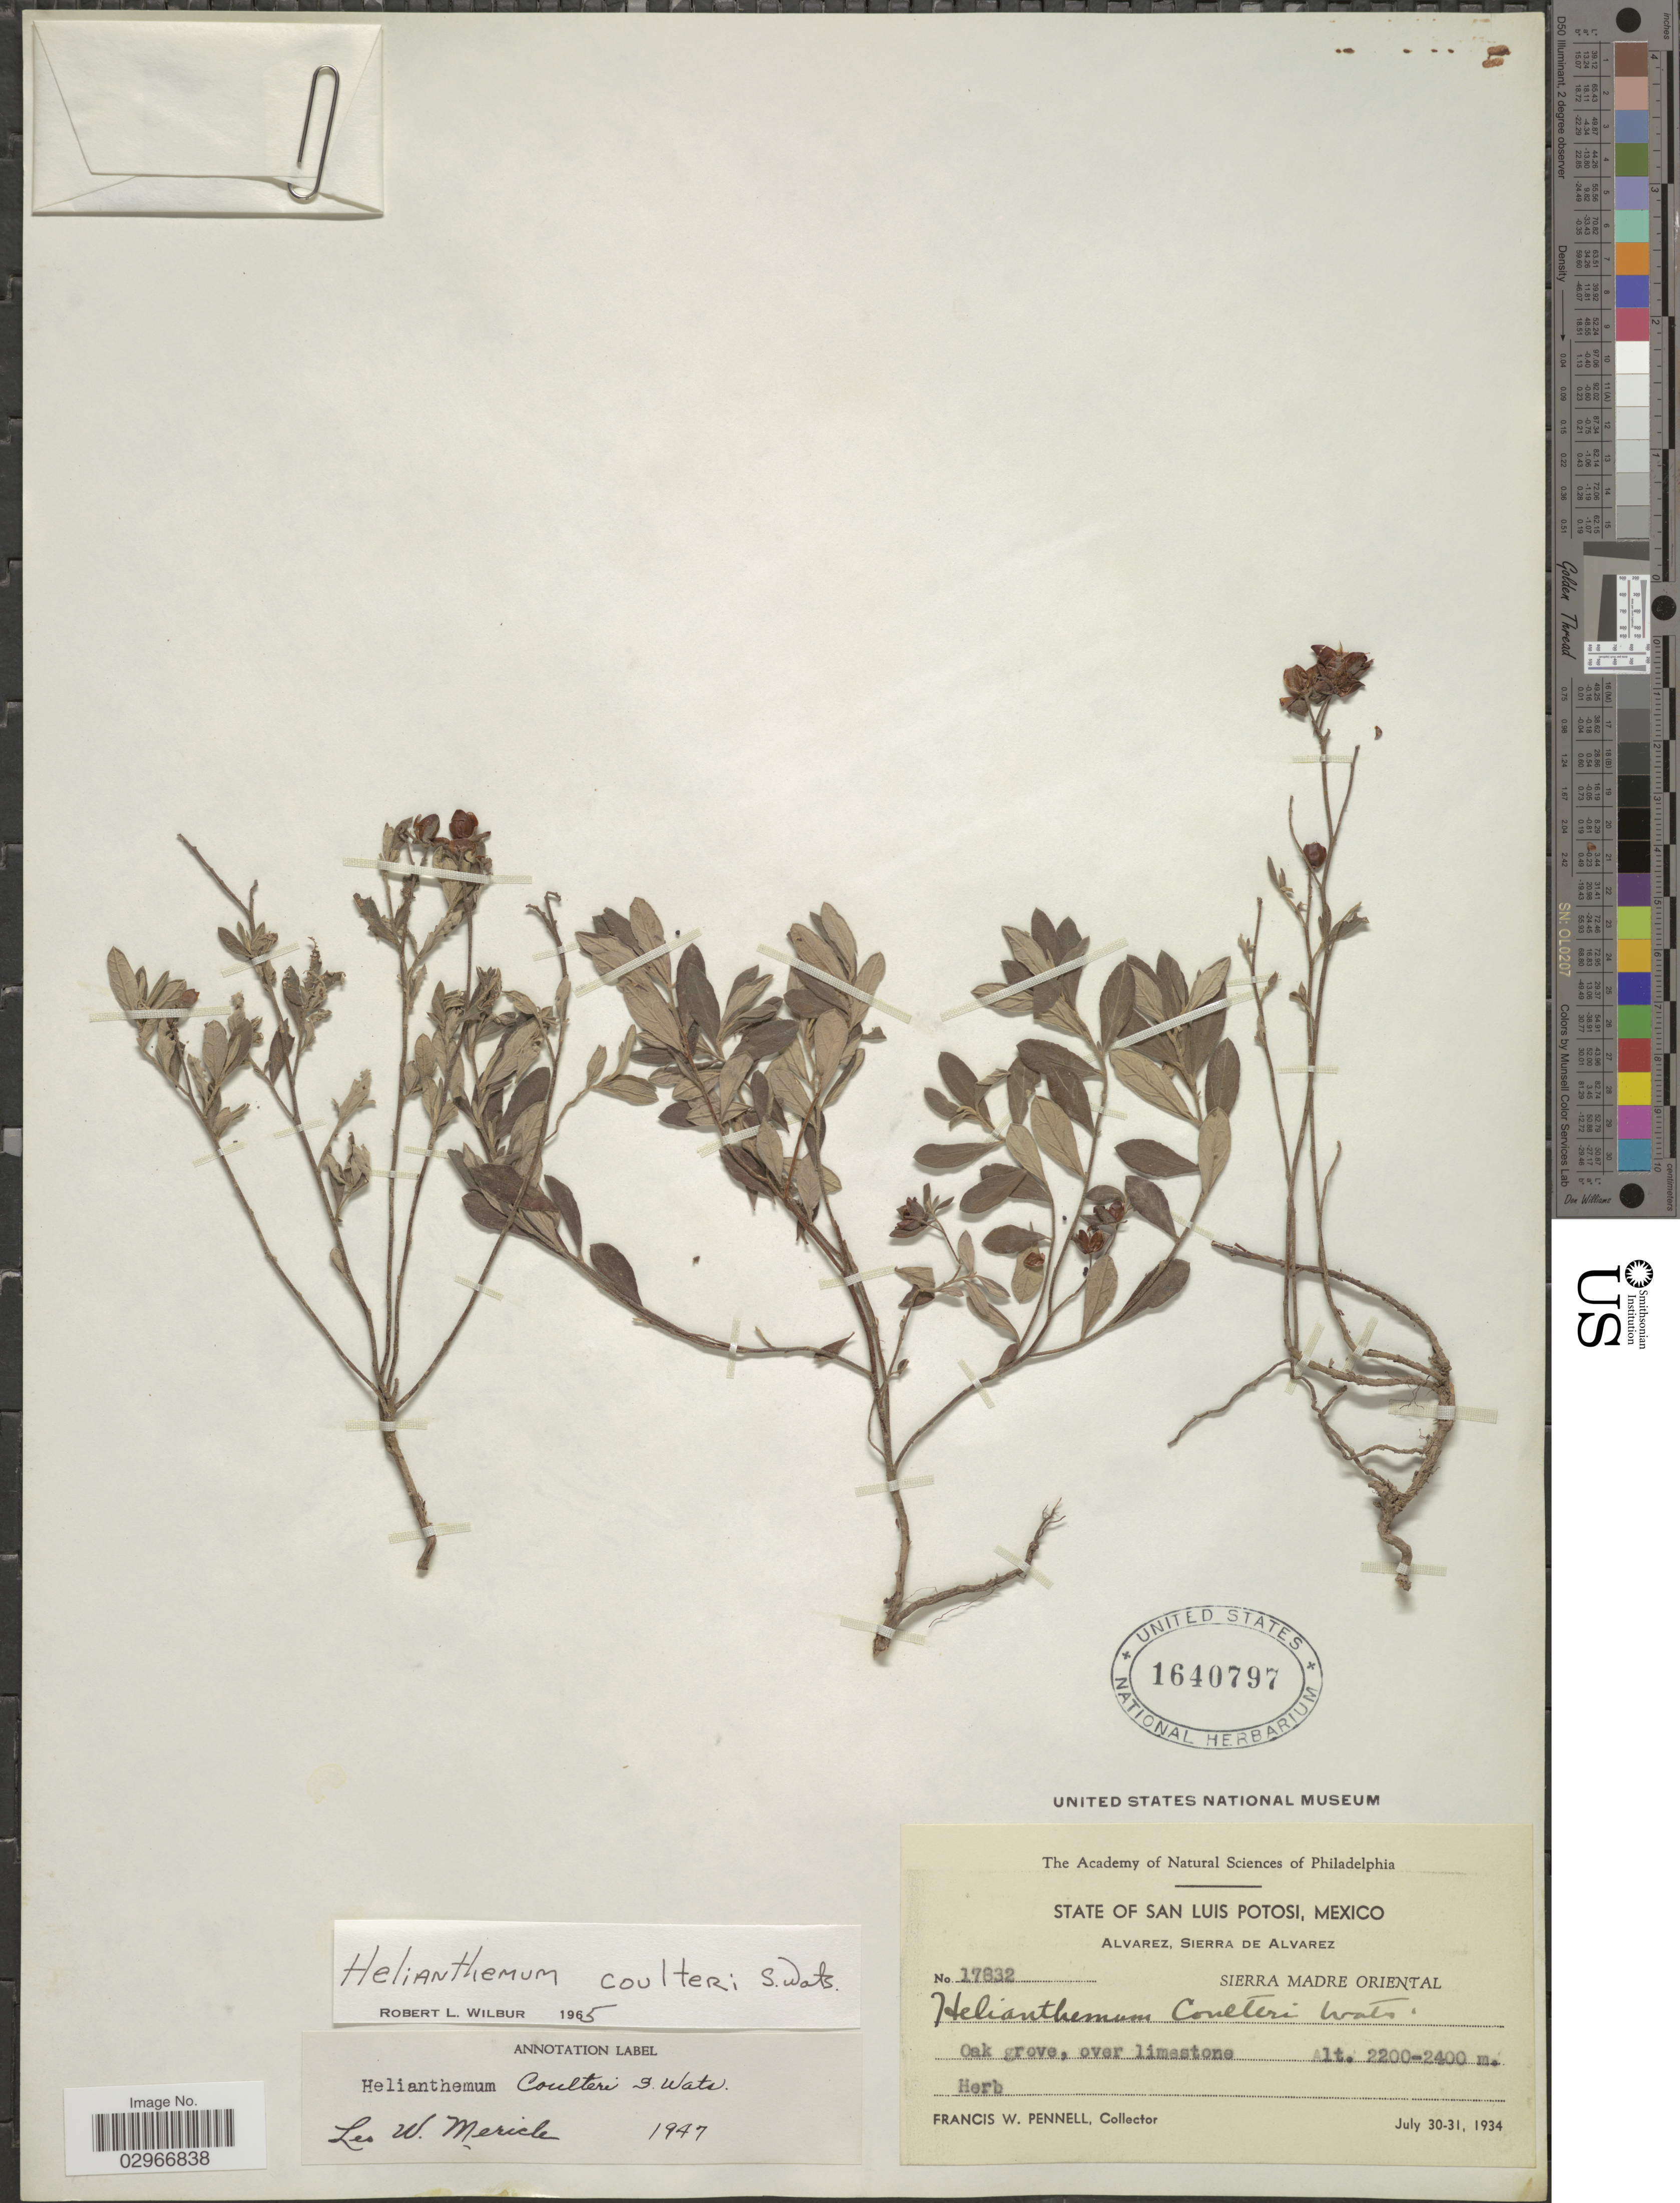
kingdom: Plantae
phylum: Tracheophyta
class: Magnoliopsida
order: Malvales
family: Cistaceae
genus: Helianthemum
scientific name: Helianthemum coulteri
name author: S. Watson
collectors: F. W. Pennell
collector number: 17832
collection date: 1934-07-30/1934-07-31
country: Mexico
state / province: San Luis Potosí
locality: Alvarez, Sierra de Alvarez, Sierra Madre Oriental.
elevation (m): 2200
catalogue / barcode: US 1640797